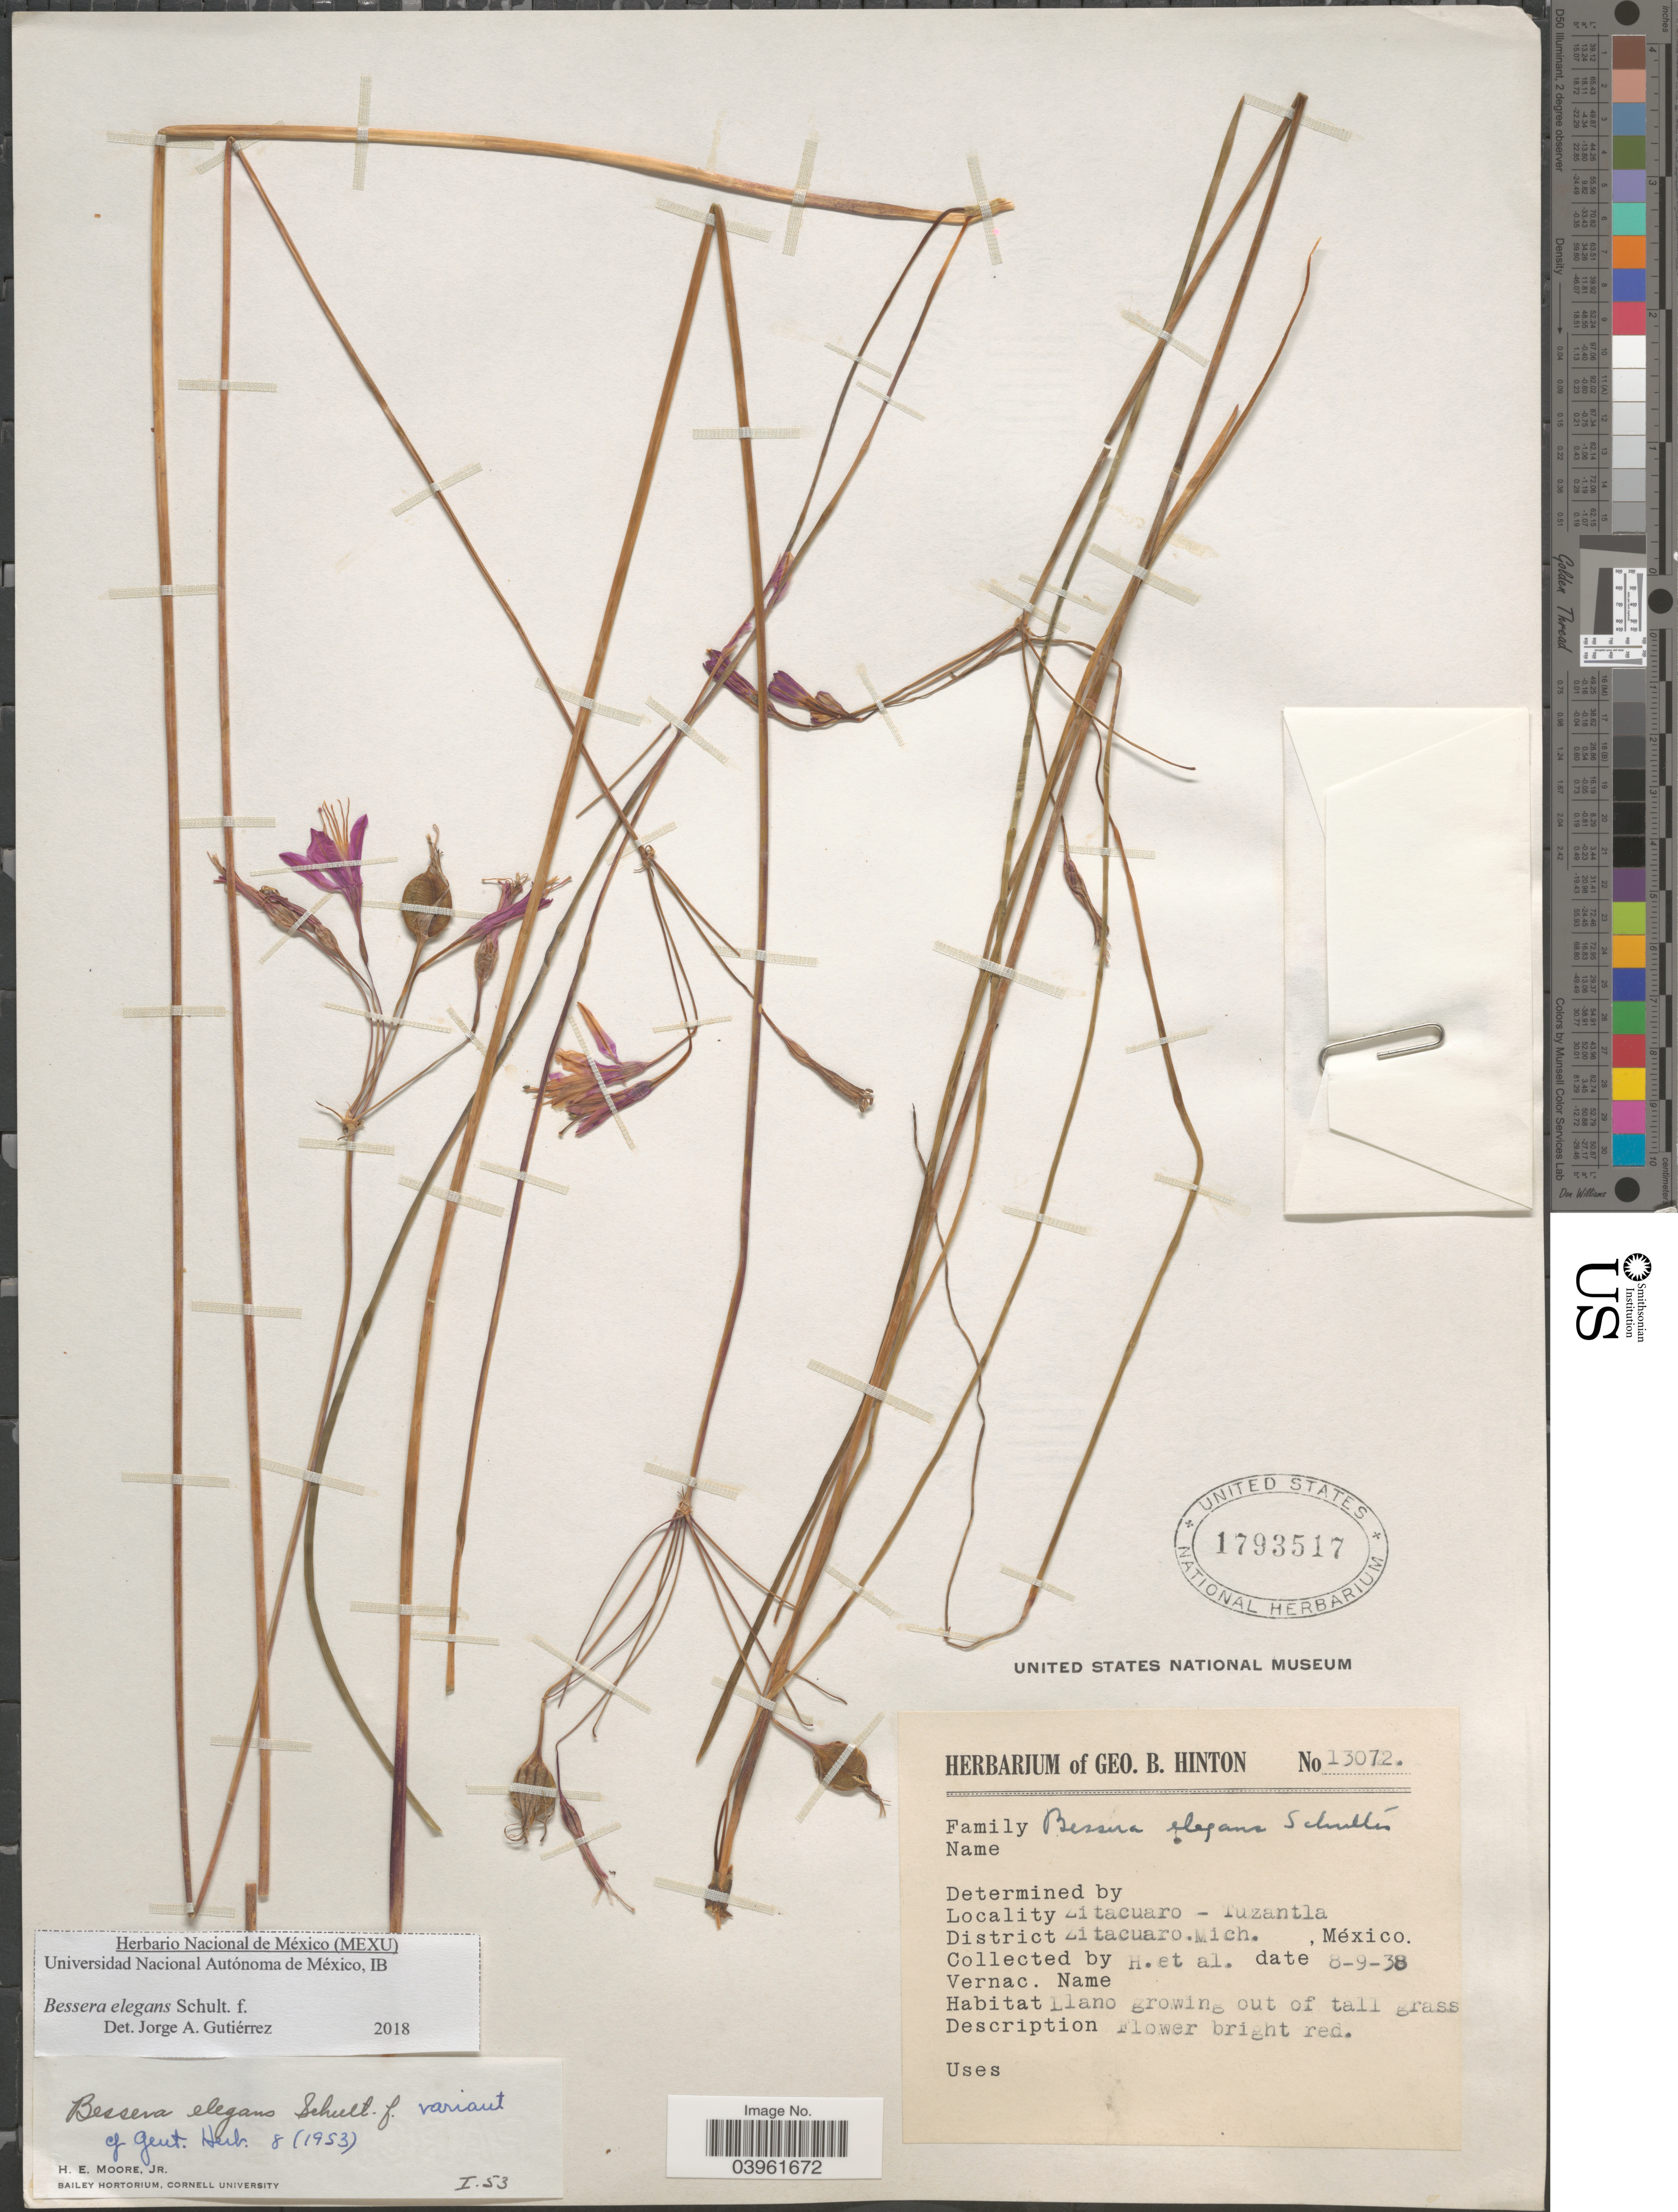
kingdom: Plantae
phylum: Tracheophyta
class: Liliopsida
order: Asparagales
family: Asparagaceae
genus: Bessera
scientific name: Bessera elegans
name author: Schult. f.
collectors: G. B. Hinton & et al.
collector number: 13072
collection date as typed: Transcribed d/m/y: 8/9/38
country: Mexico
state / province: Michoacán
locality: Zitacuaro - Tuzantla. District Zitacuaro.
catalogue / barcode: US 1793517